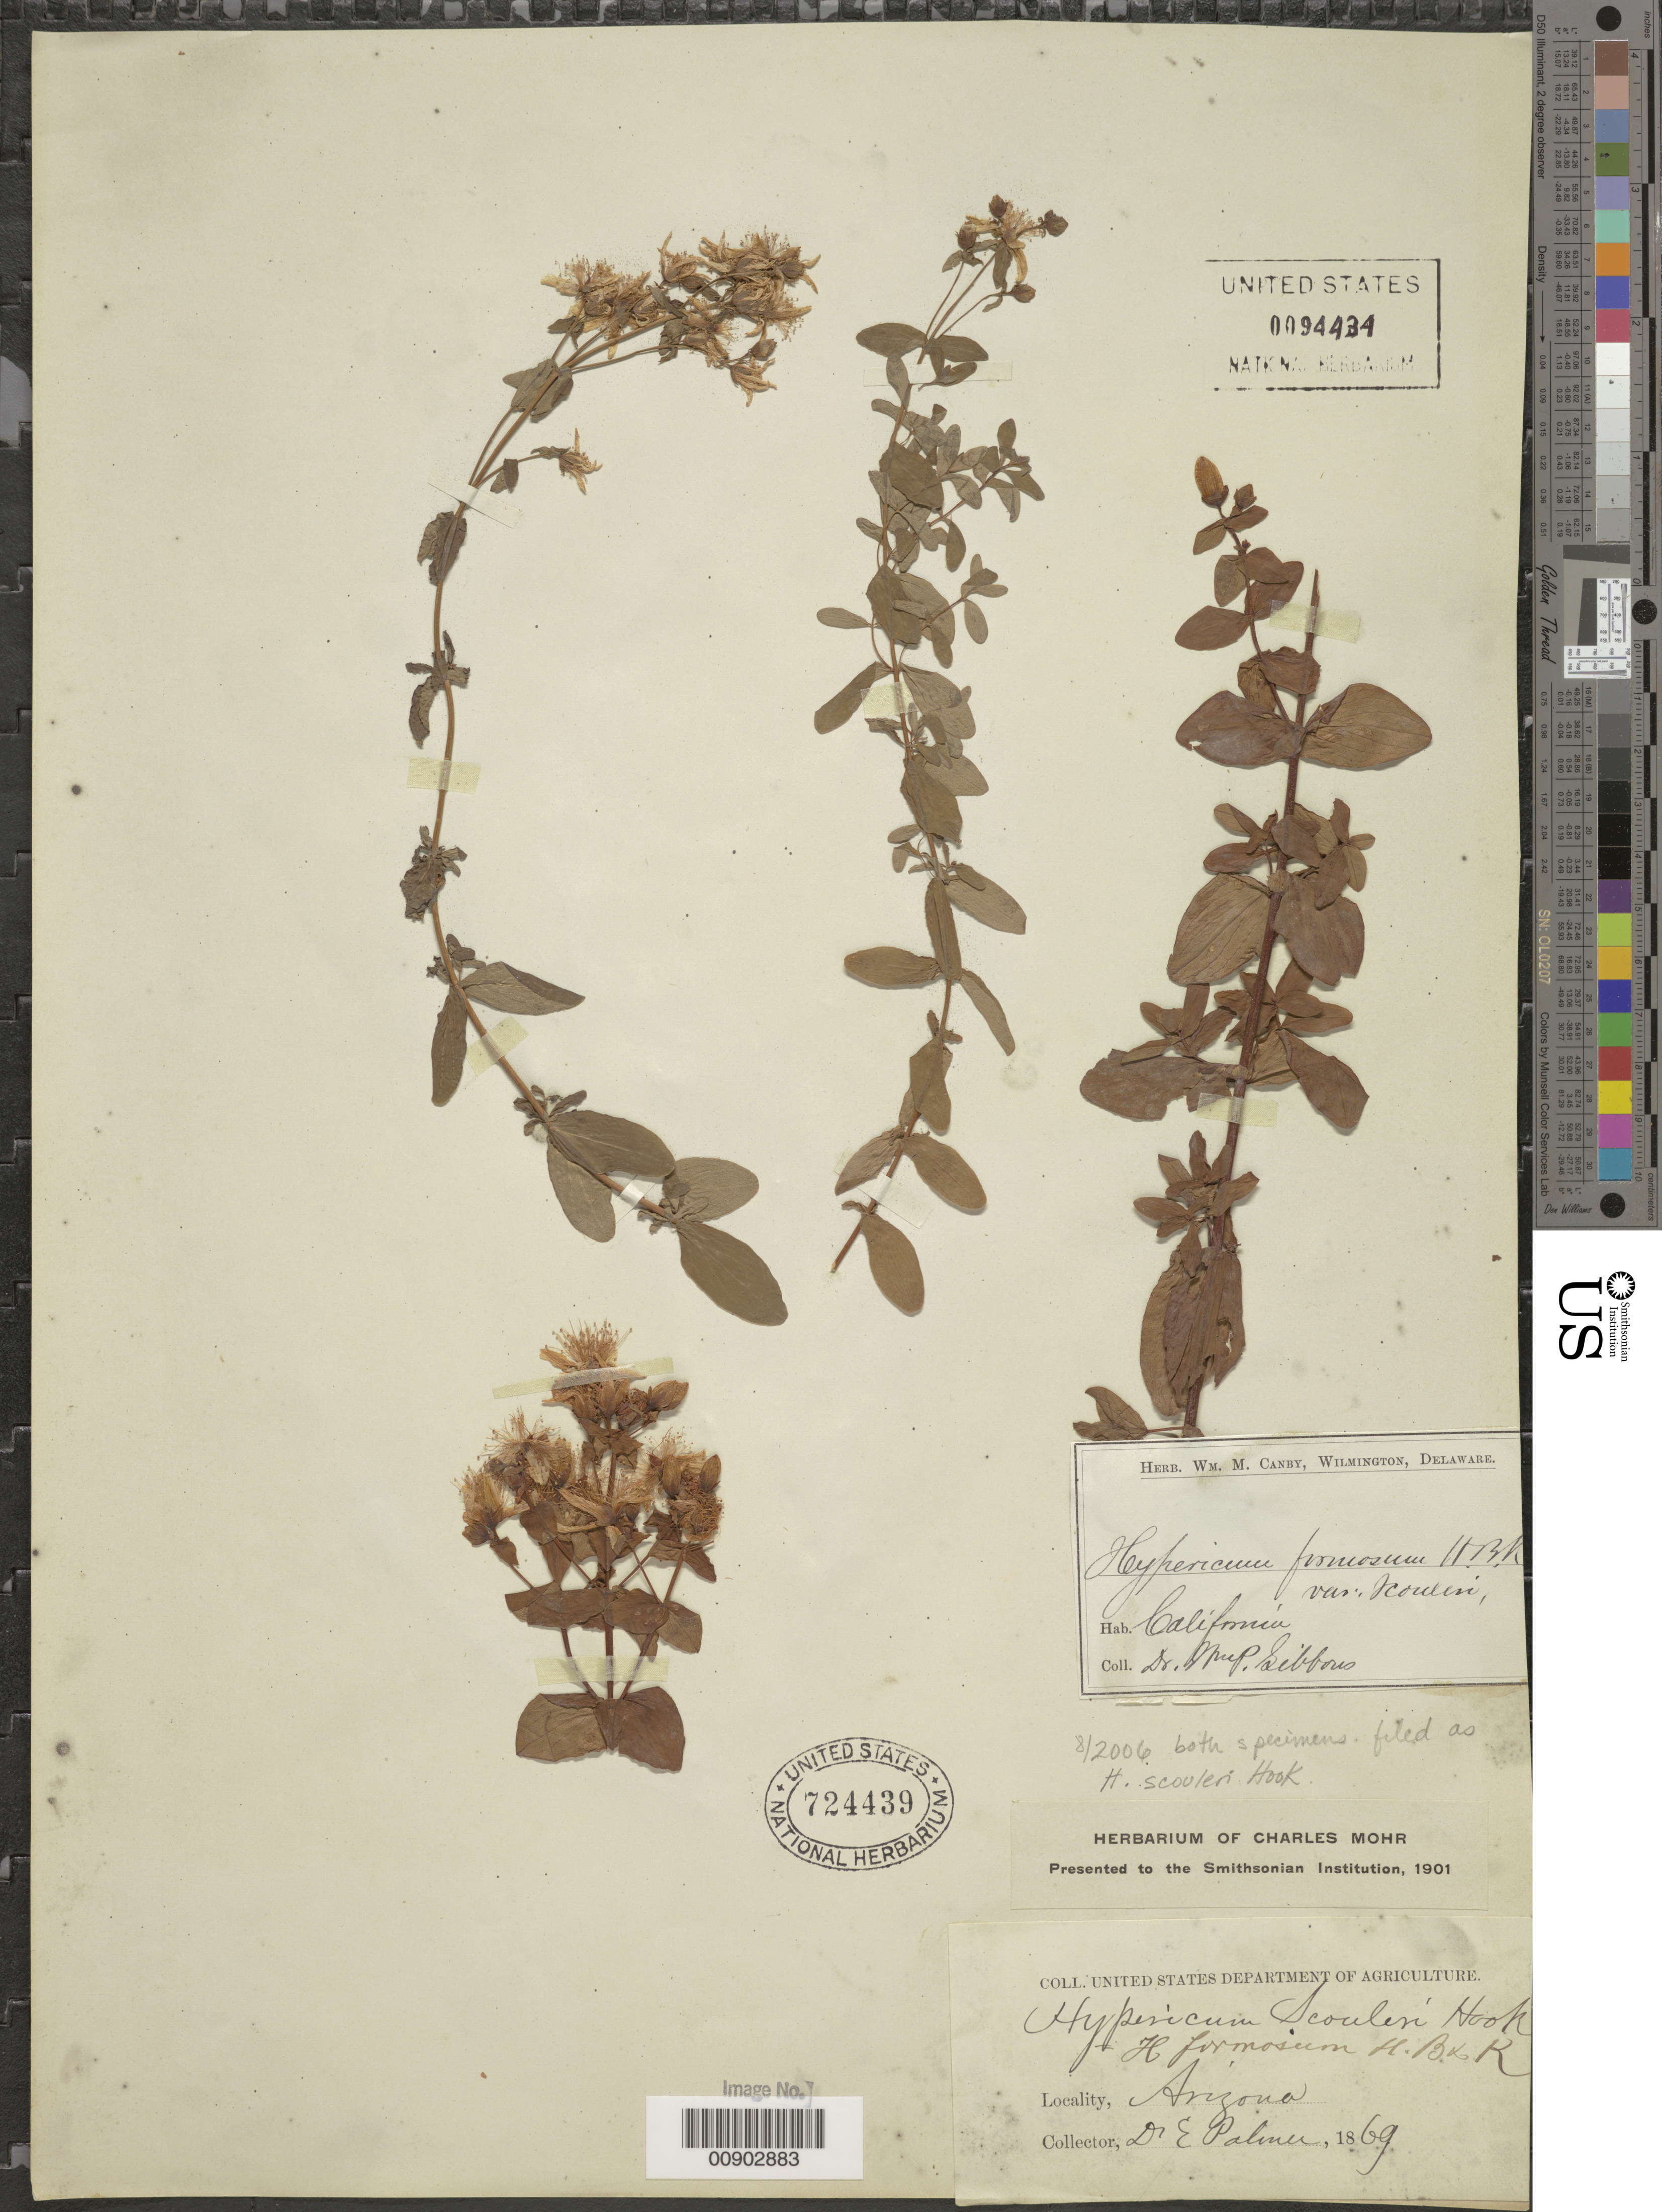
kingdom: Plantae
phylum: Tracheophyta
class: Magnoliopsida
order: Malpighiales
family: Hypericaceae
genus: Hypericum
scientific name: Hypericum scouleri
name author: Hook.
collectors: Gibbons, --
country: United States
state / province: California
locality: California.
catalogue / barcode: US 94434-2